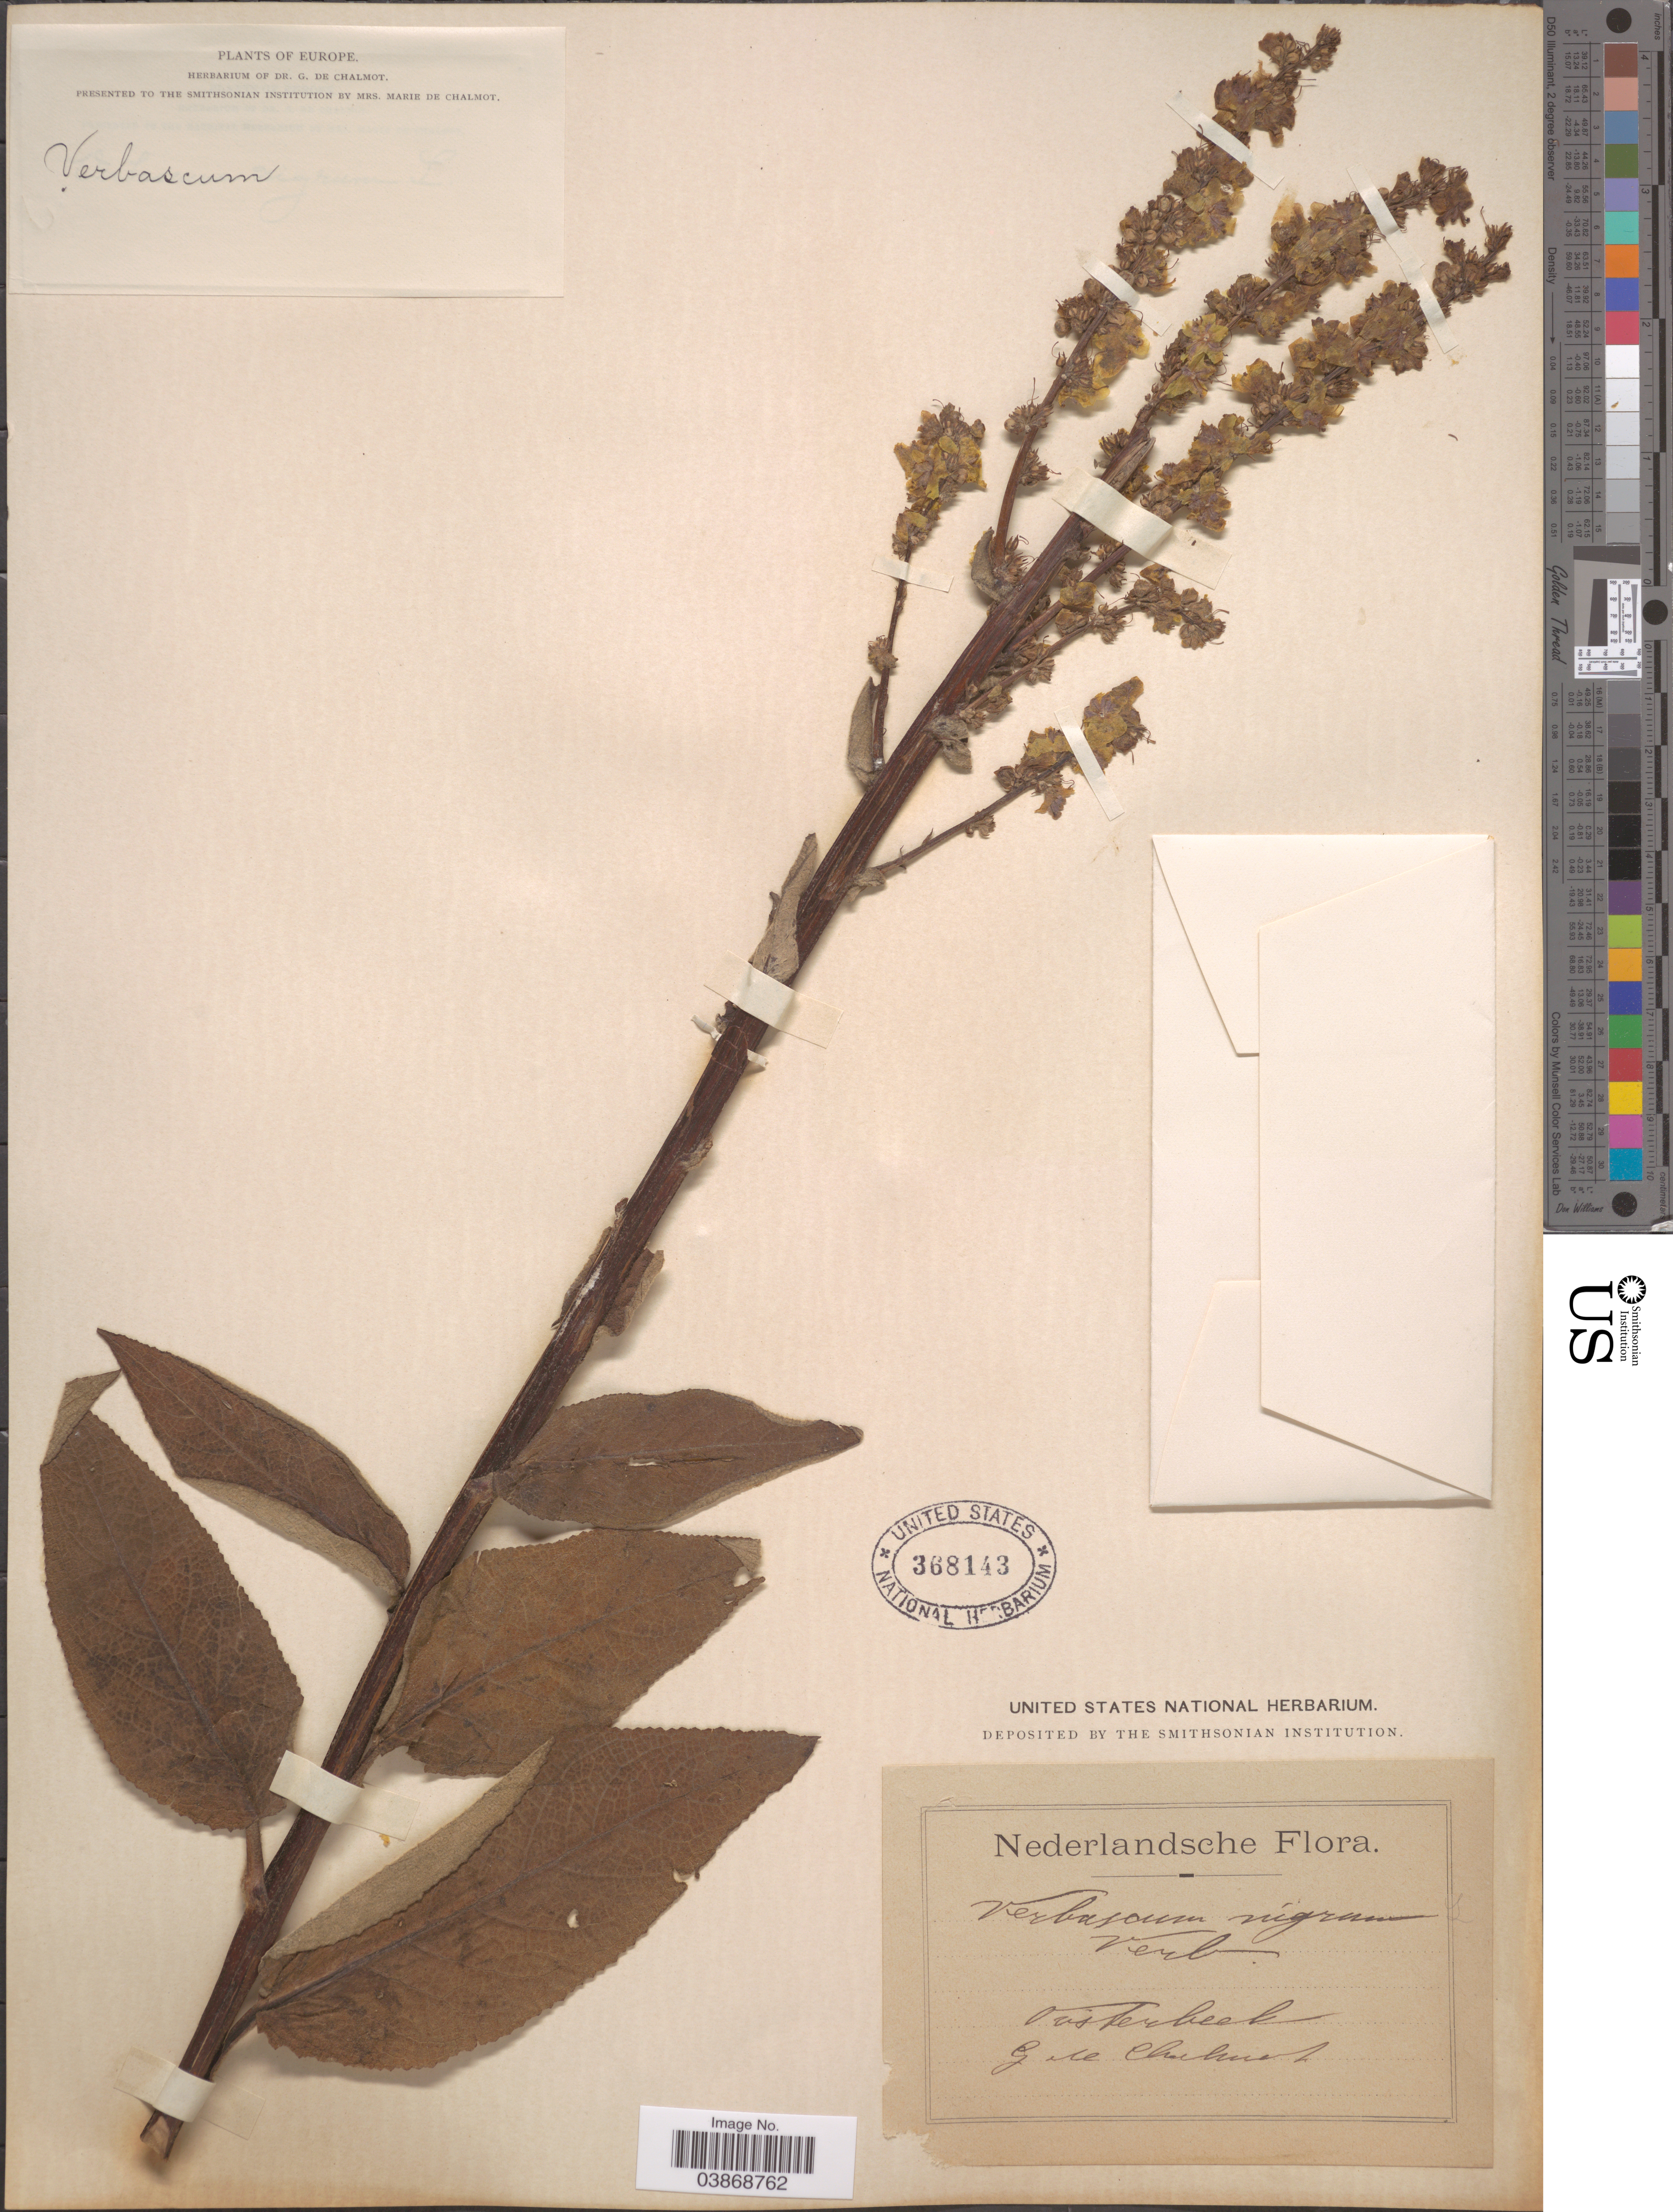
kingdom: Plantae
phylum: Tracheophyta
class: Magnoliopsida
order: Lamiales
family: Scrophulariaceae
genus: Verbascum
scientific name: Verbascum nigrum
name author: L.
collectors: G. de Chalmot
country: Netherlands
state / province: Gelderland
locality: Oosterbeek.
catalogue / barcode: US 368143